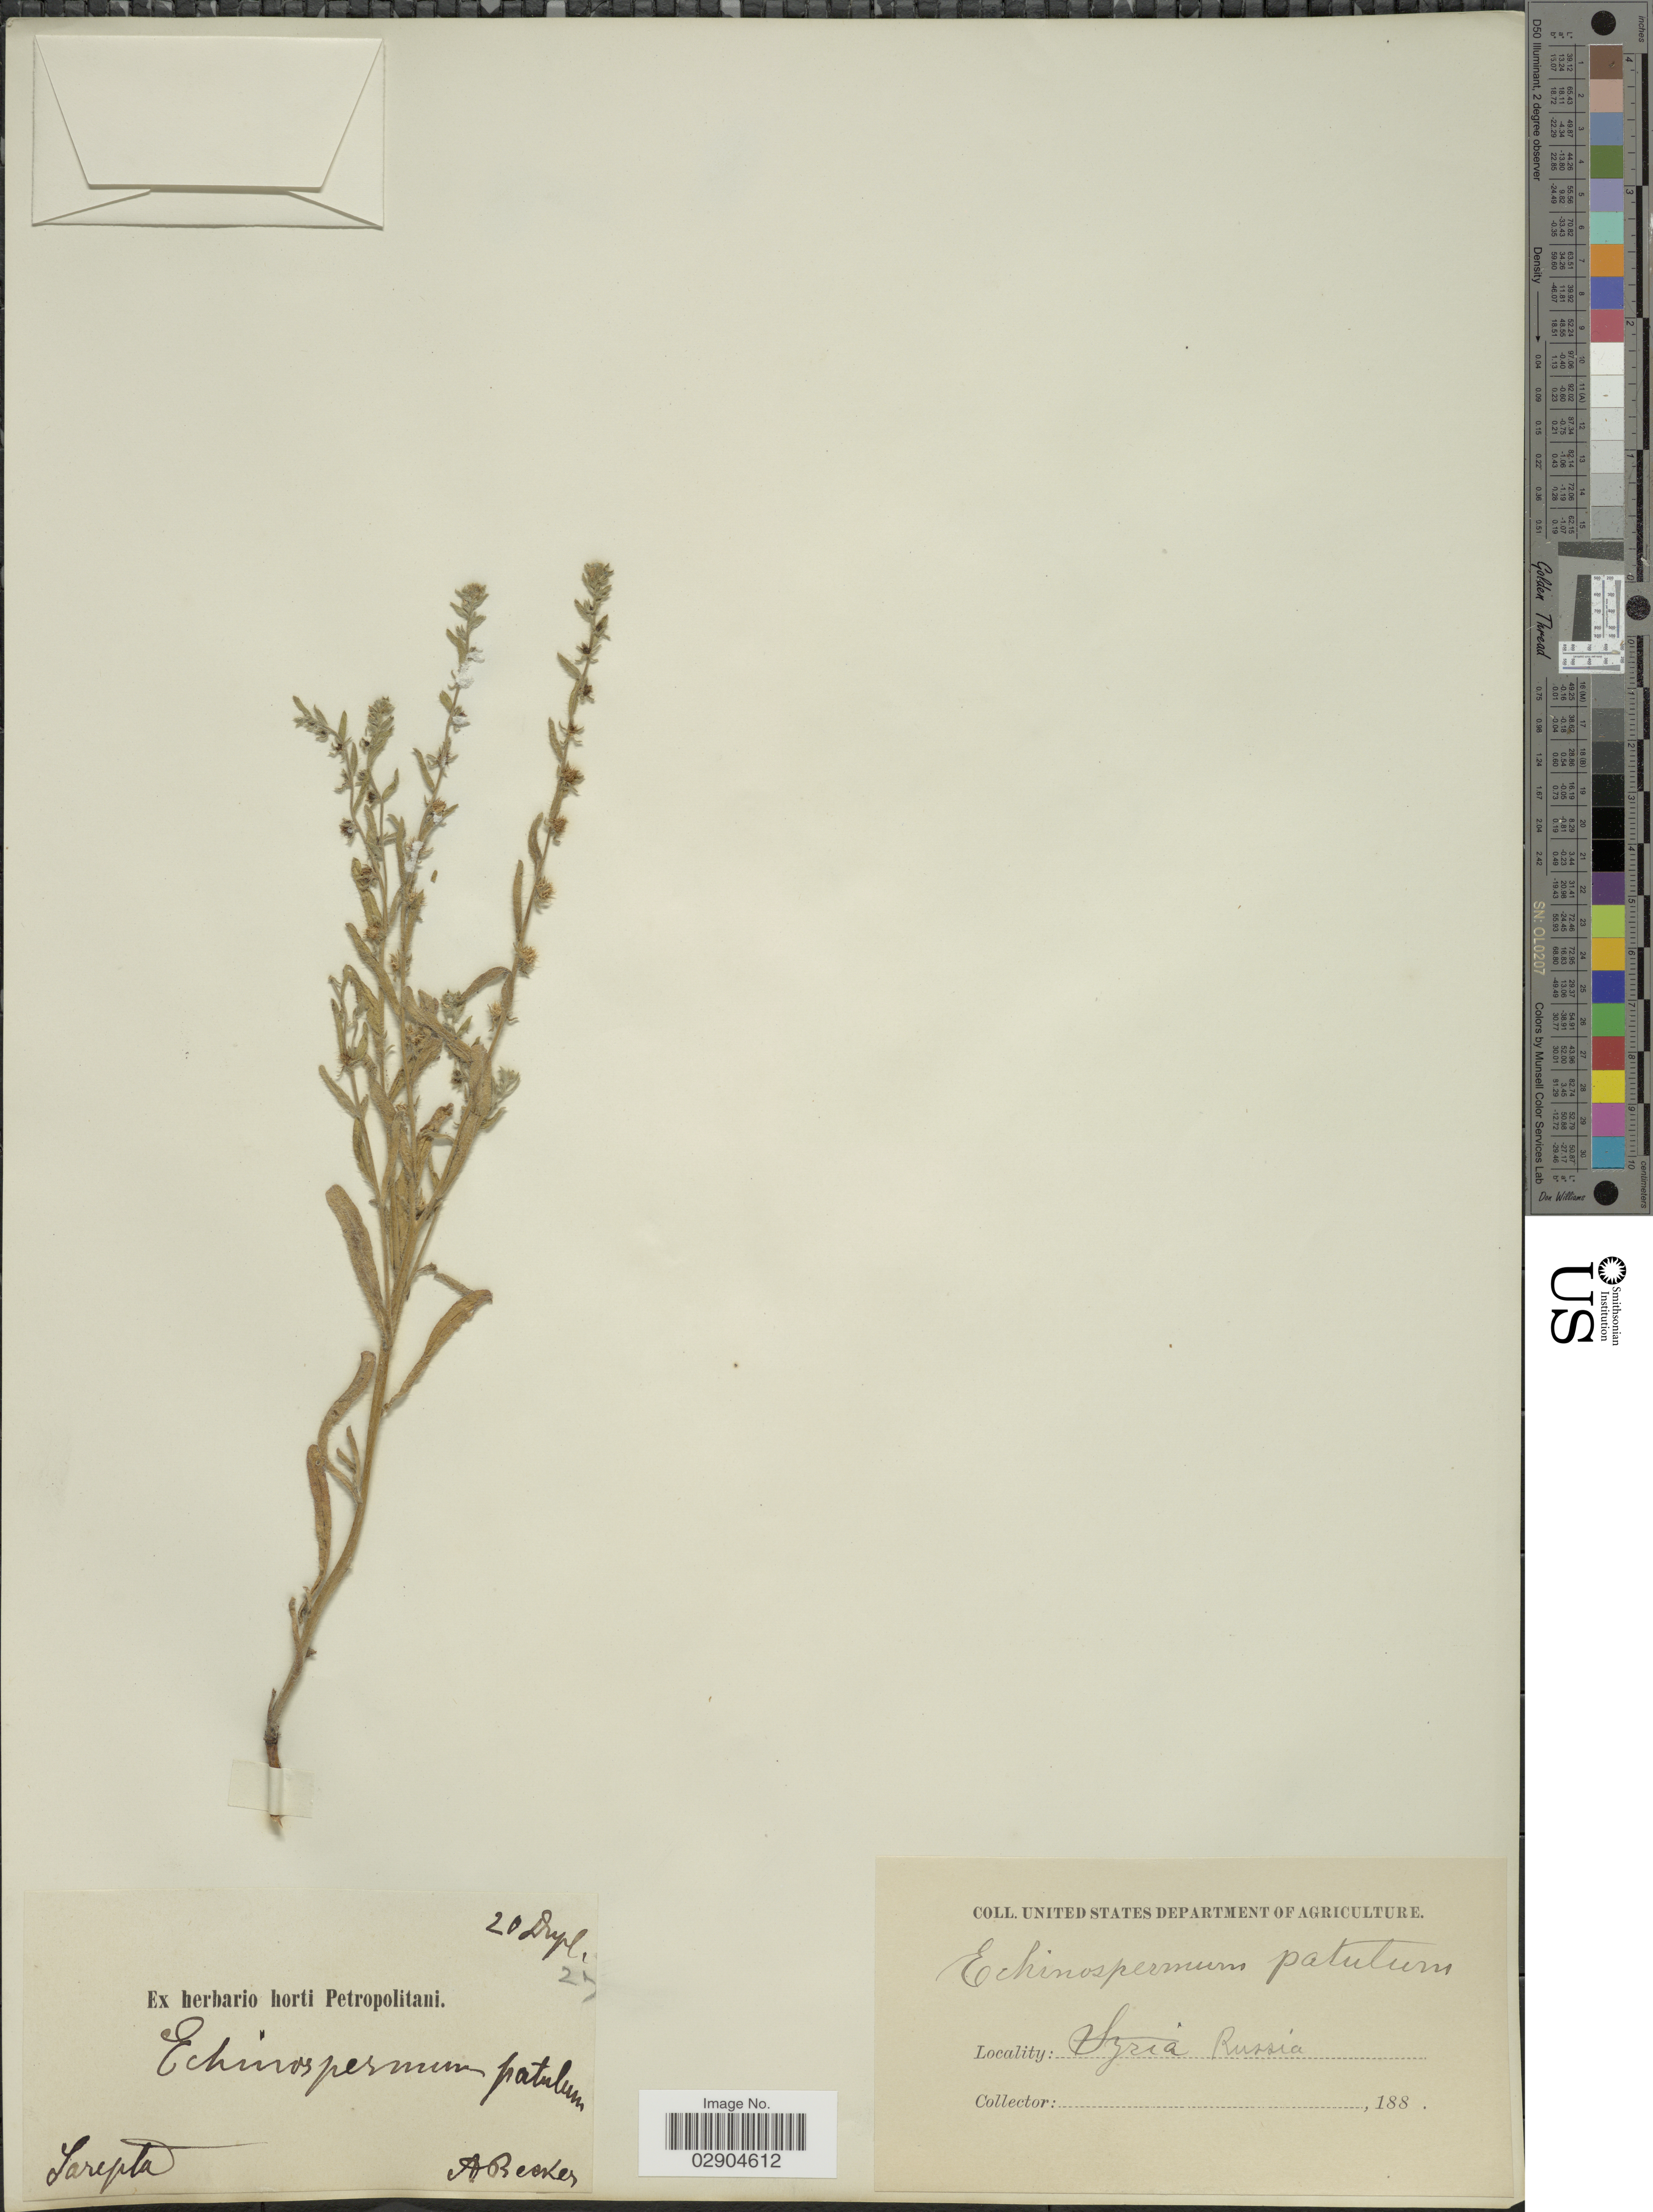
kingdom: Plantae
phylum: Tracheophyta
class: Magnoliopsida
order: Boraginales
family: Boraginaceae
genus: Lappula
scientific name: Lappula marginata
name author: (M. Bieb.) Gürke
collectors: A. Becker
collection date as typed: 188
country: Russian Federation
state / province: Volgograd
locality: Sarepta.